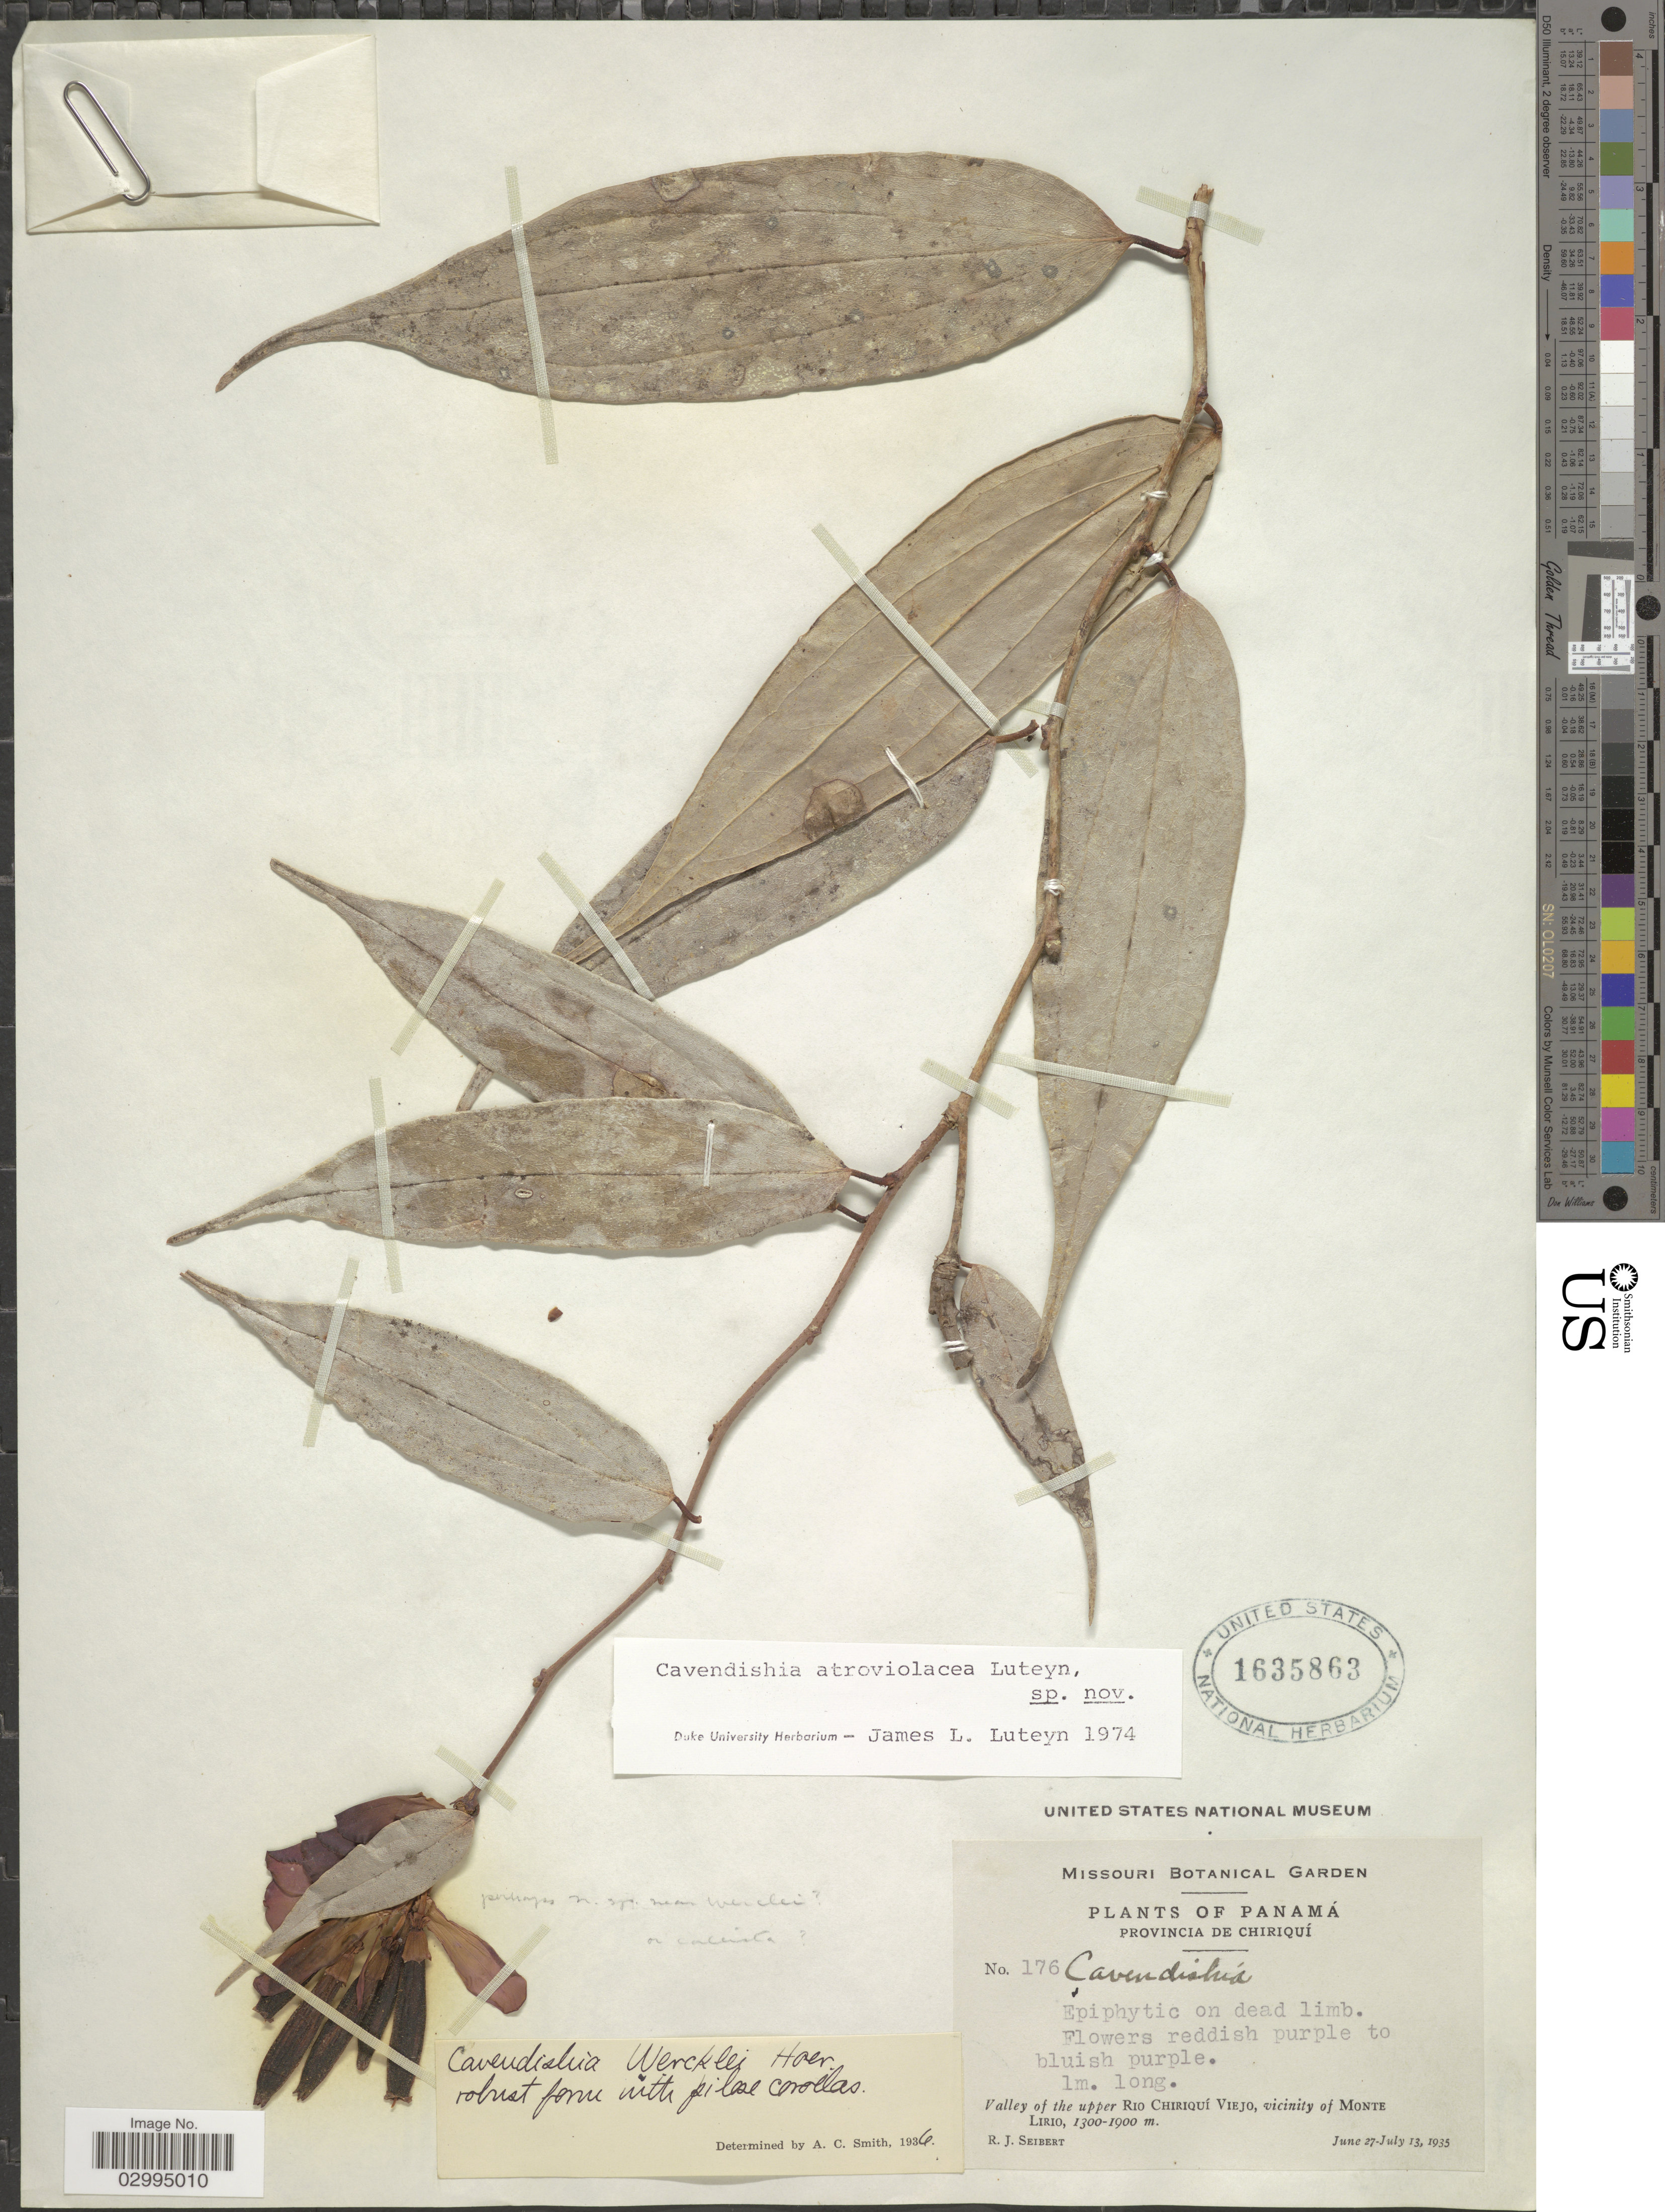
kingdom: Plantae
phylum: Tracheophyta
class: Magnoliopsida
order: Ericales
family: Ericaceae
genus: Cavendishia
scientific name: Cavendishia atroviolacea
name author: Luteyn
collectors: R. J. Seibert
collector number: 176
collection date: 1935-06-27/1935-07-13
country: Panama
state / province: Chiriqui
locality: Provincia de Chiriquí. Valley of the upper Rio Chiriquí Viejo, vicinity of Monte Lirio.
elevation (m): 1300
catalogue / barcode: US 1635863